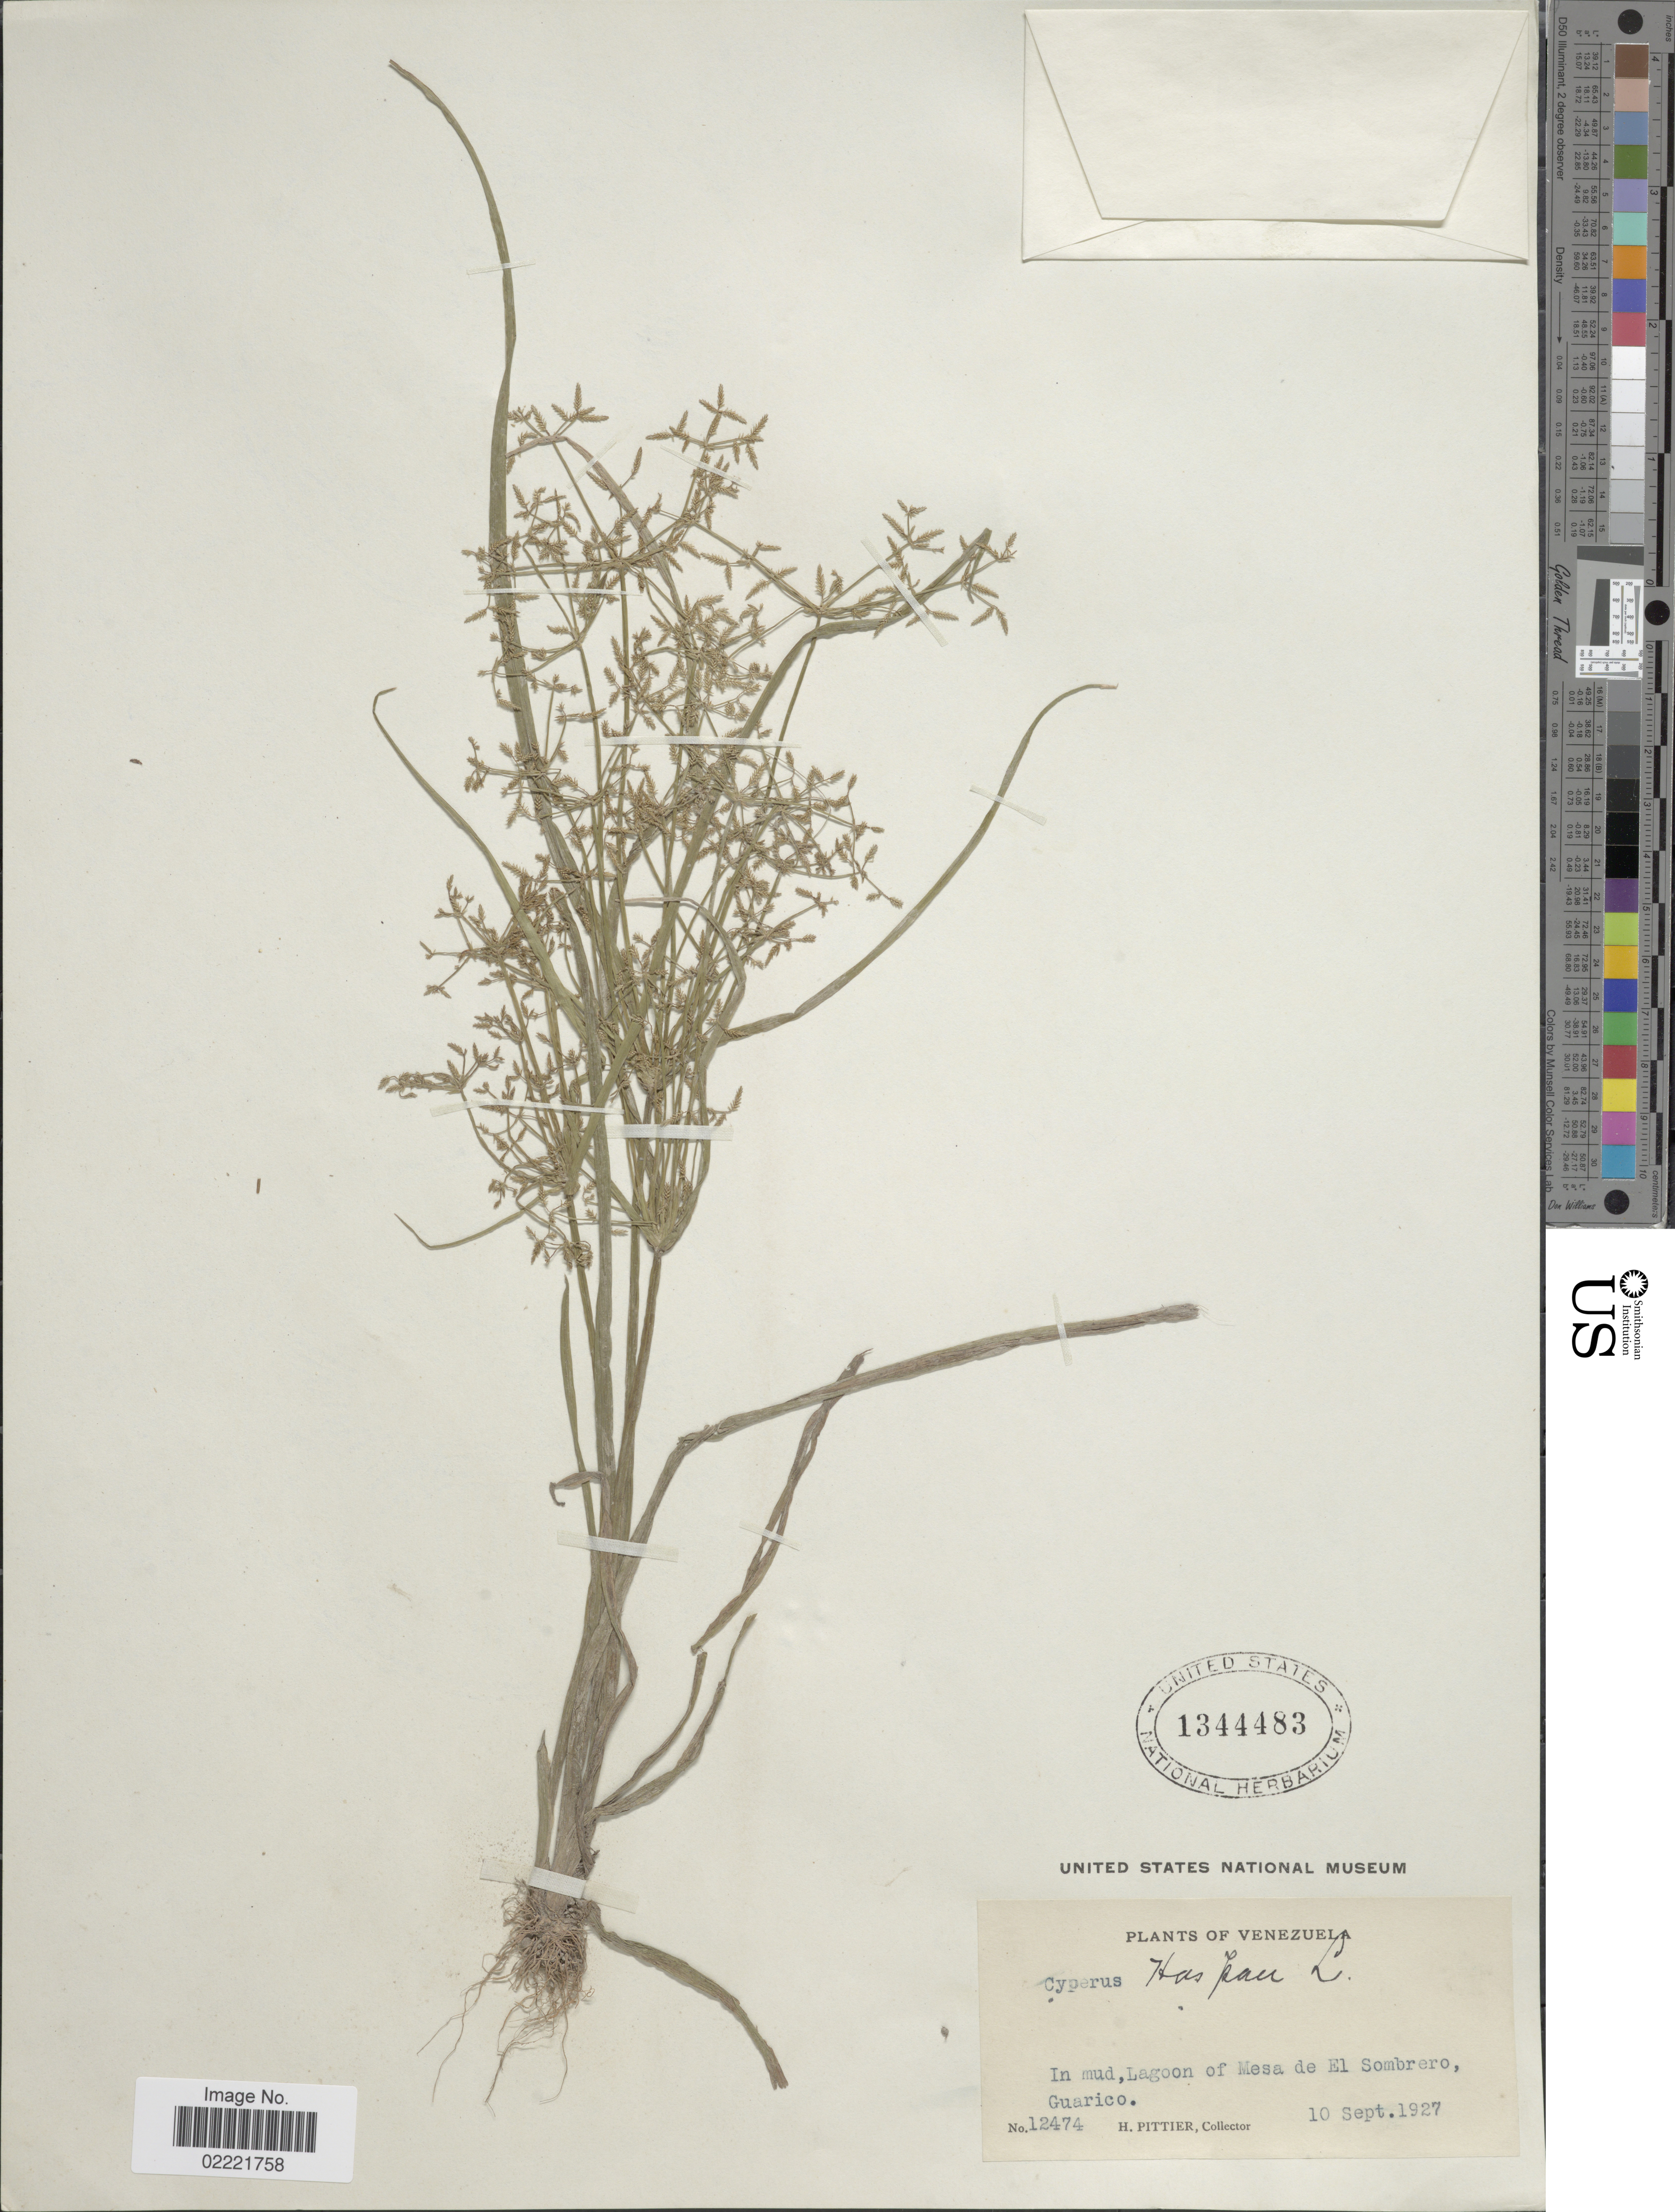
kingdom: Plantae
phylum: Tracheophyta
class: Liliopsida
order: Poales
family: Cyperaceae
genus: Cyperus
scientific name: Cyperus tenuispica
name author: Steud.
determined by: Strong, Mark T., (BOT), Smithsonian Institution - National Museum of Natural History (UNITED STATES)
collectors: H. F. Pittier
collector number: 12474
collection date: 1927-09-10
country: Venezuela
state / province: Guárico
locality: Lagoon of Mesa de El Sombrero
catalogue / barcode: US 1344483